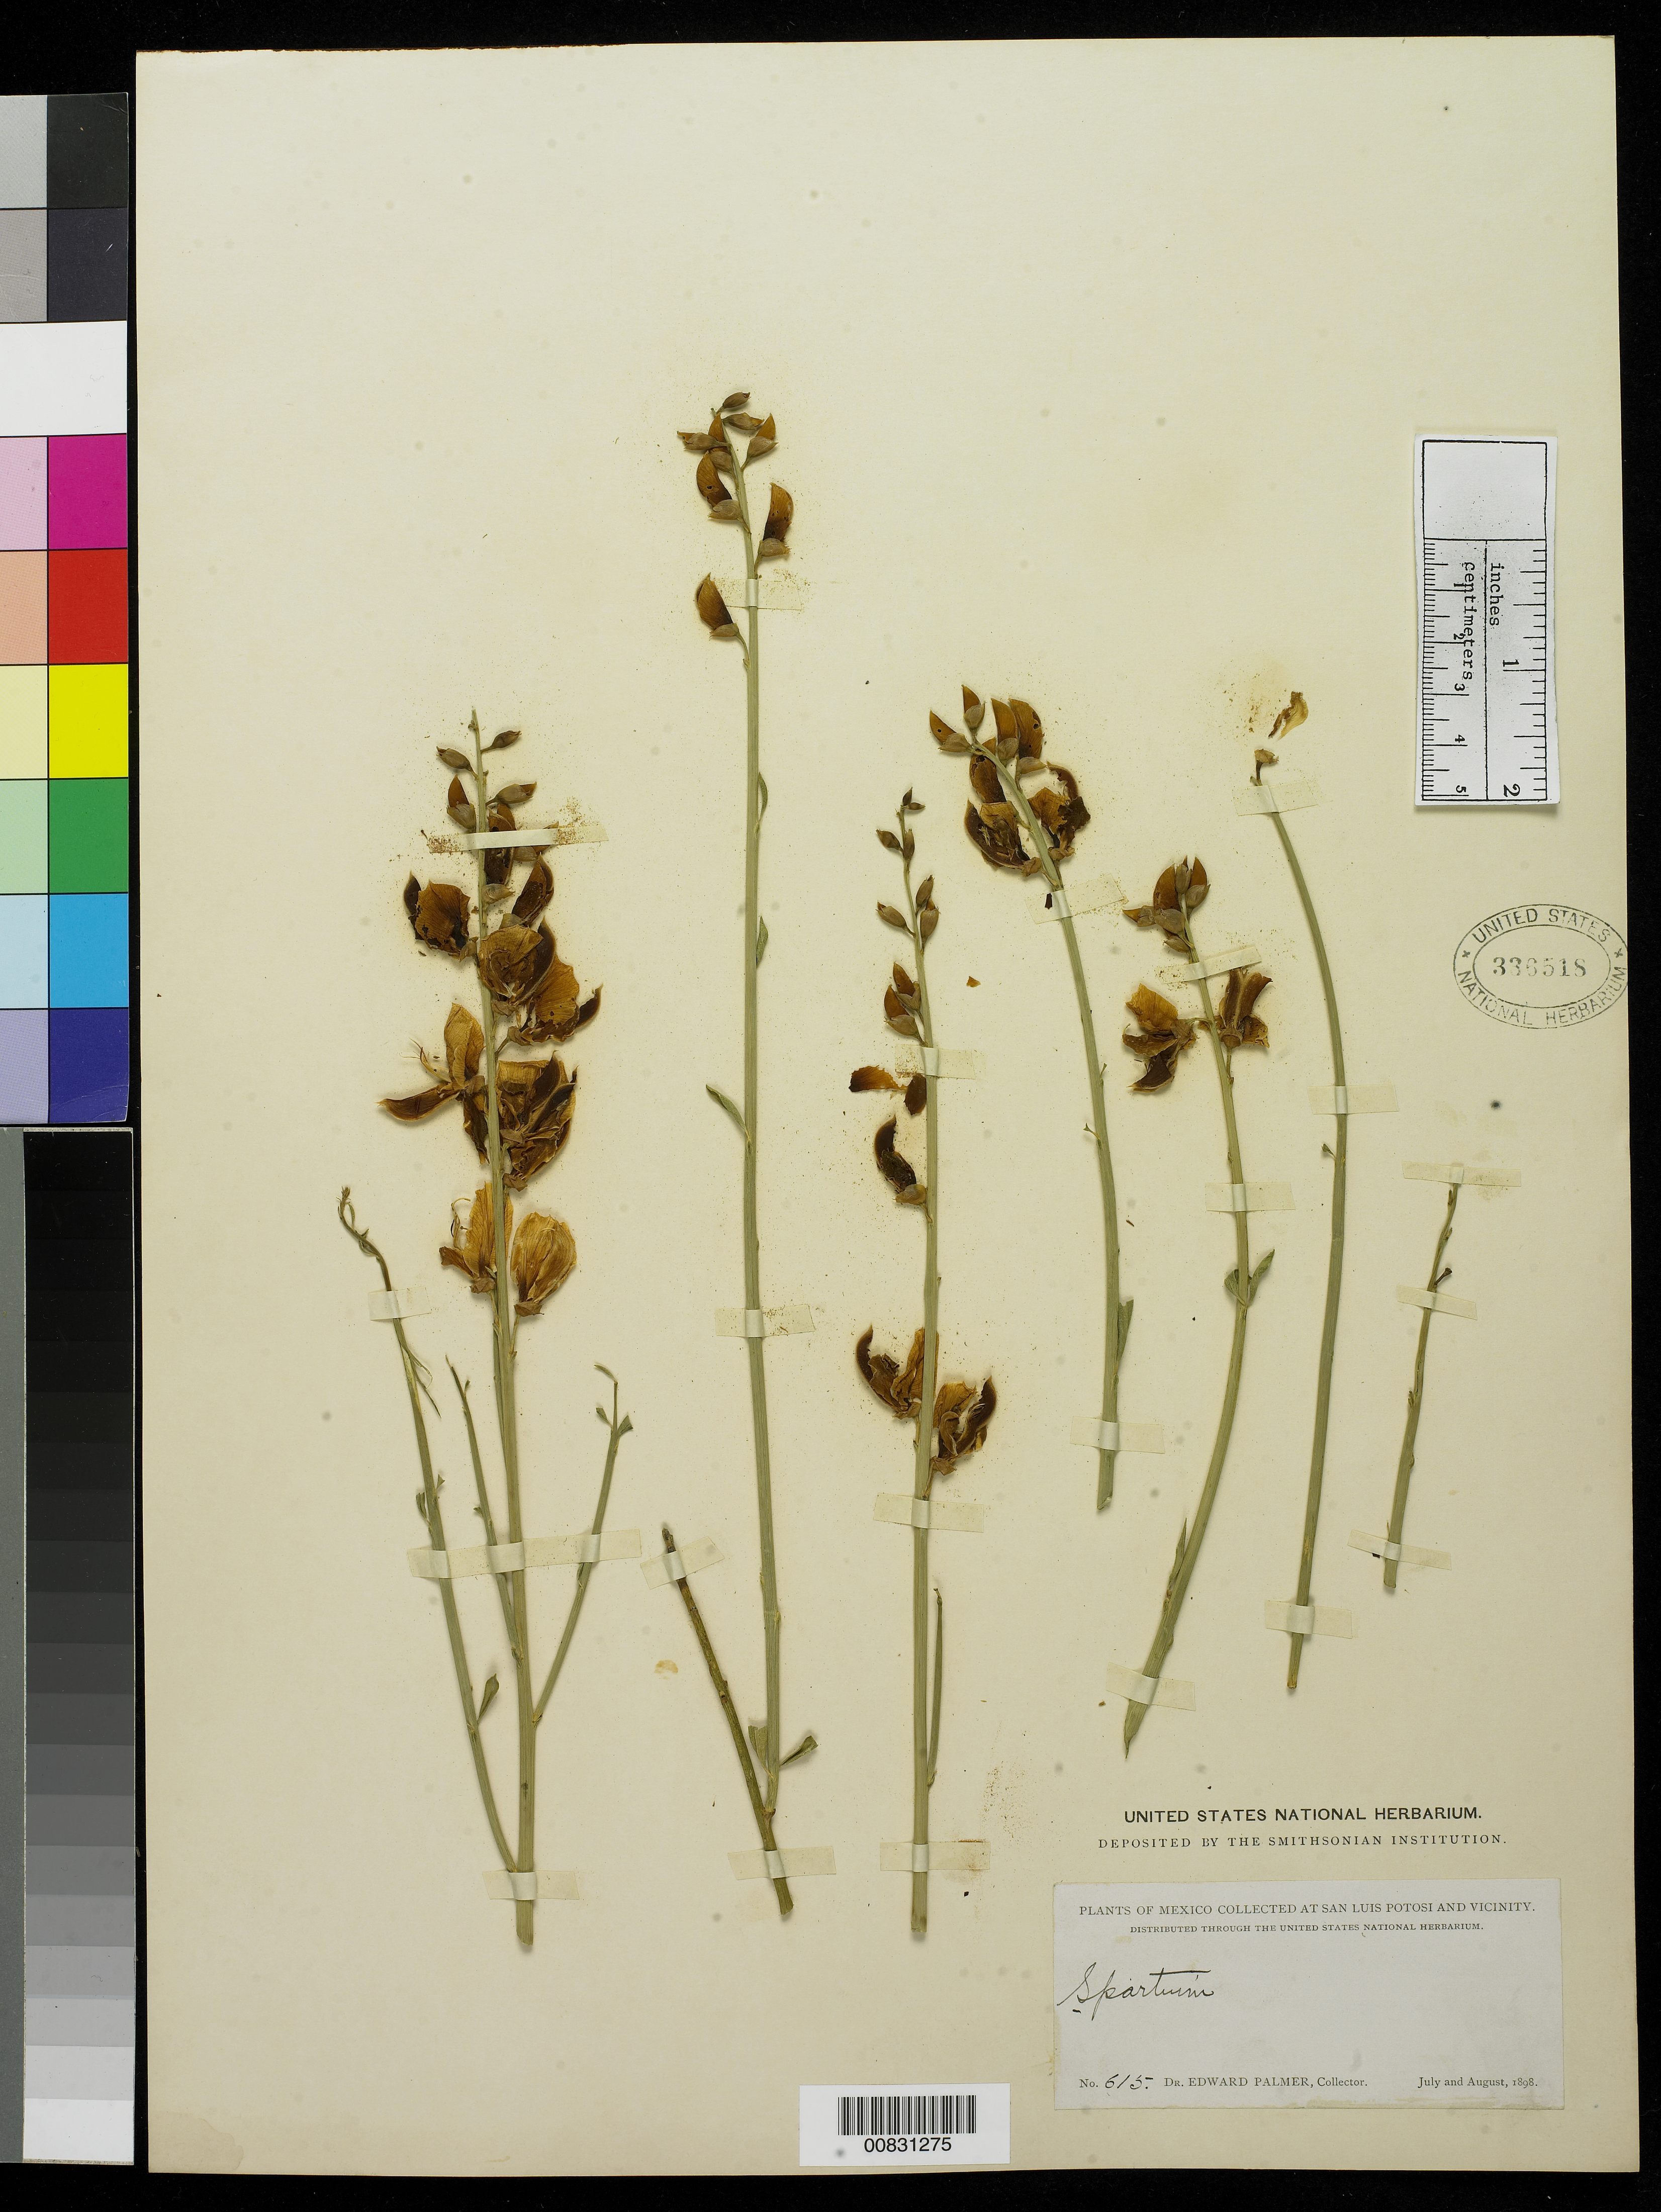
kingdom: Plantae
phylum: Tracheophyta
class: Magnoliopsida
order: Fabales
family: Fabaceae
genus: Spartium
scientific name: Spartium junceum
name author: L.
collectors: E. Palmer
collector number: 615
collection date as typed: Jul 1898 to -- Aug 1898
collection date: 1898-07/1898-08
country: Mexico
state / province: San Luis Potosí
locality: San Luis Potosí and vicinity.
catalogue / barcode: US 336518